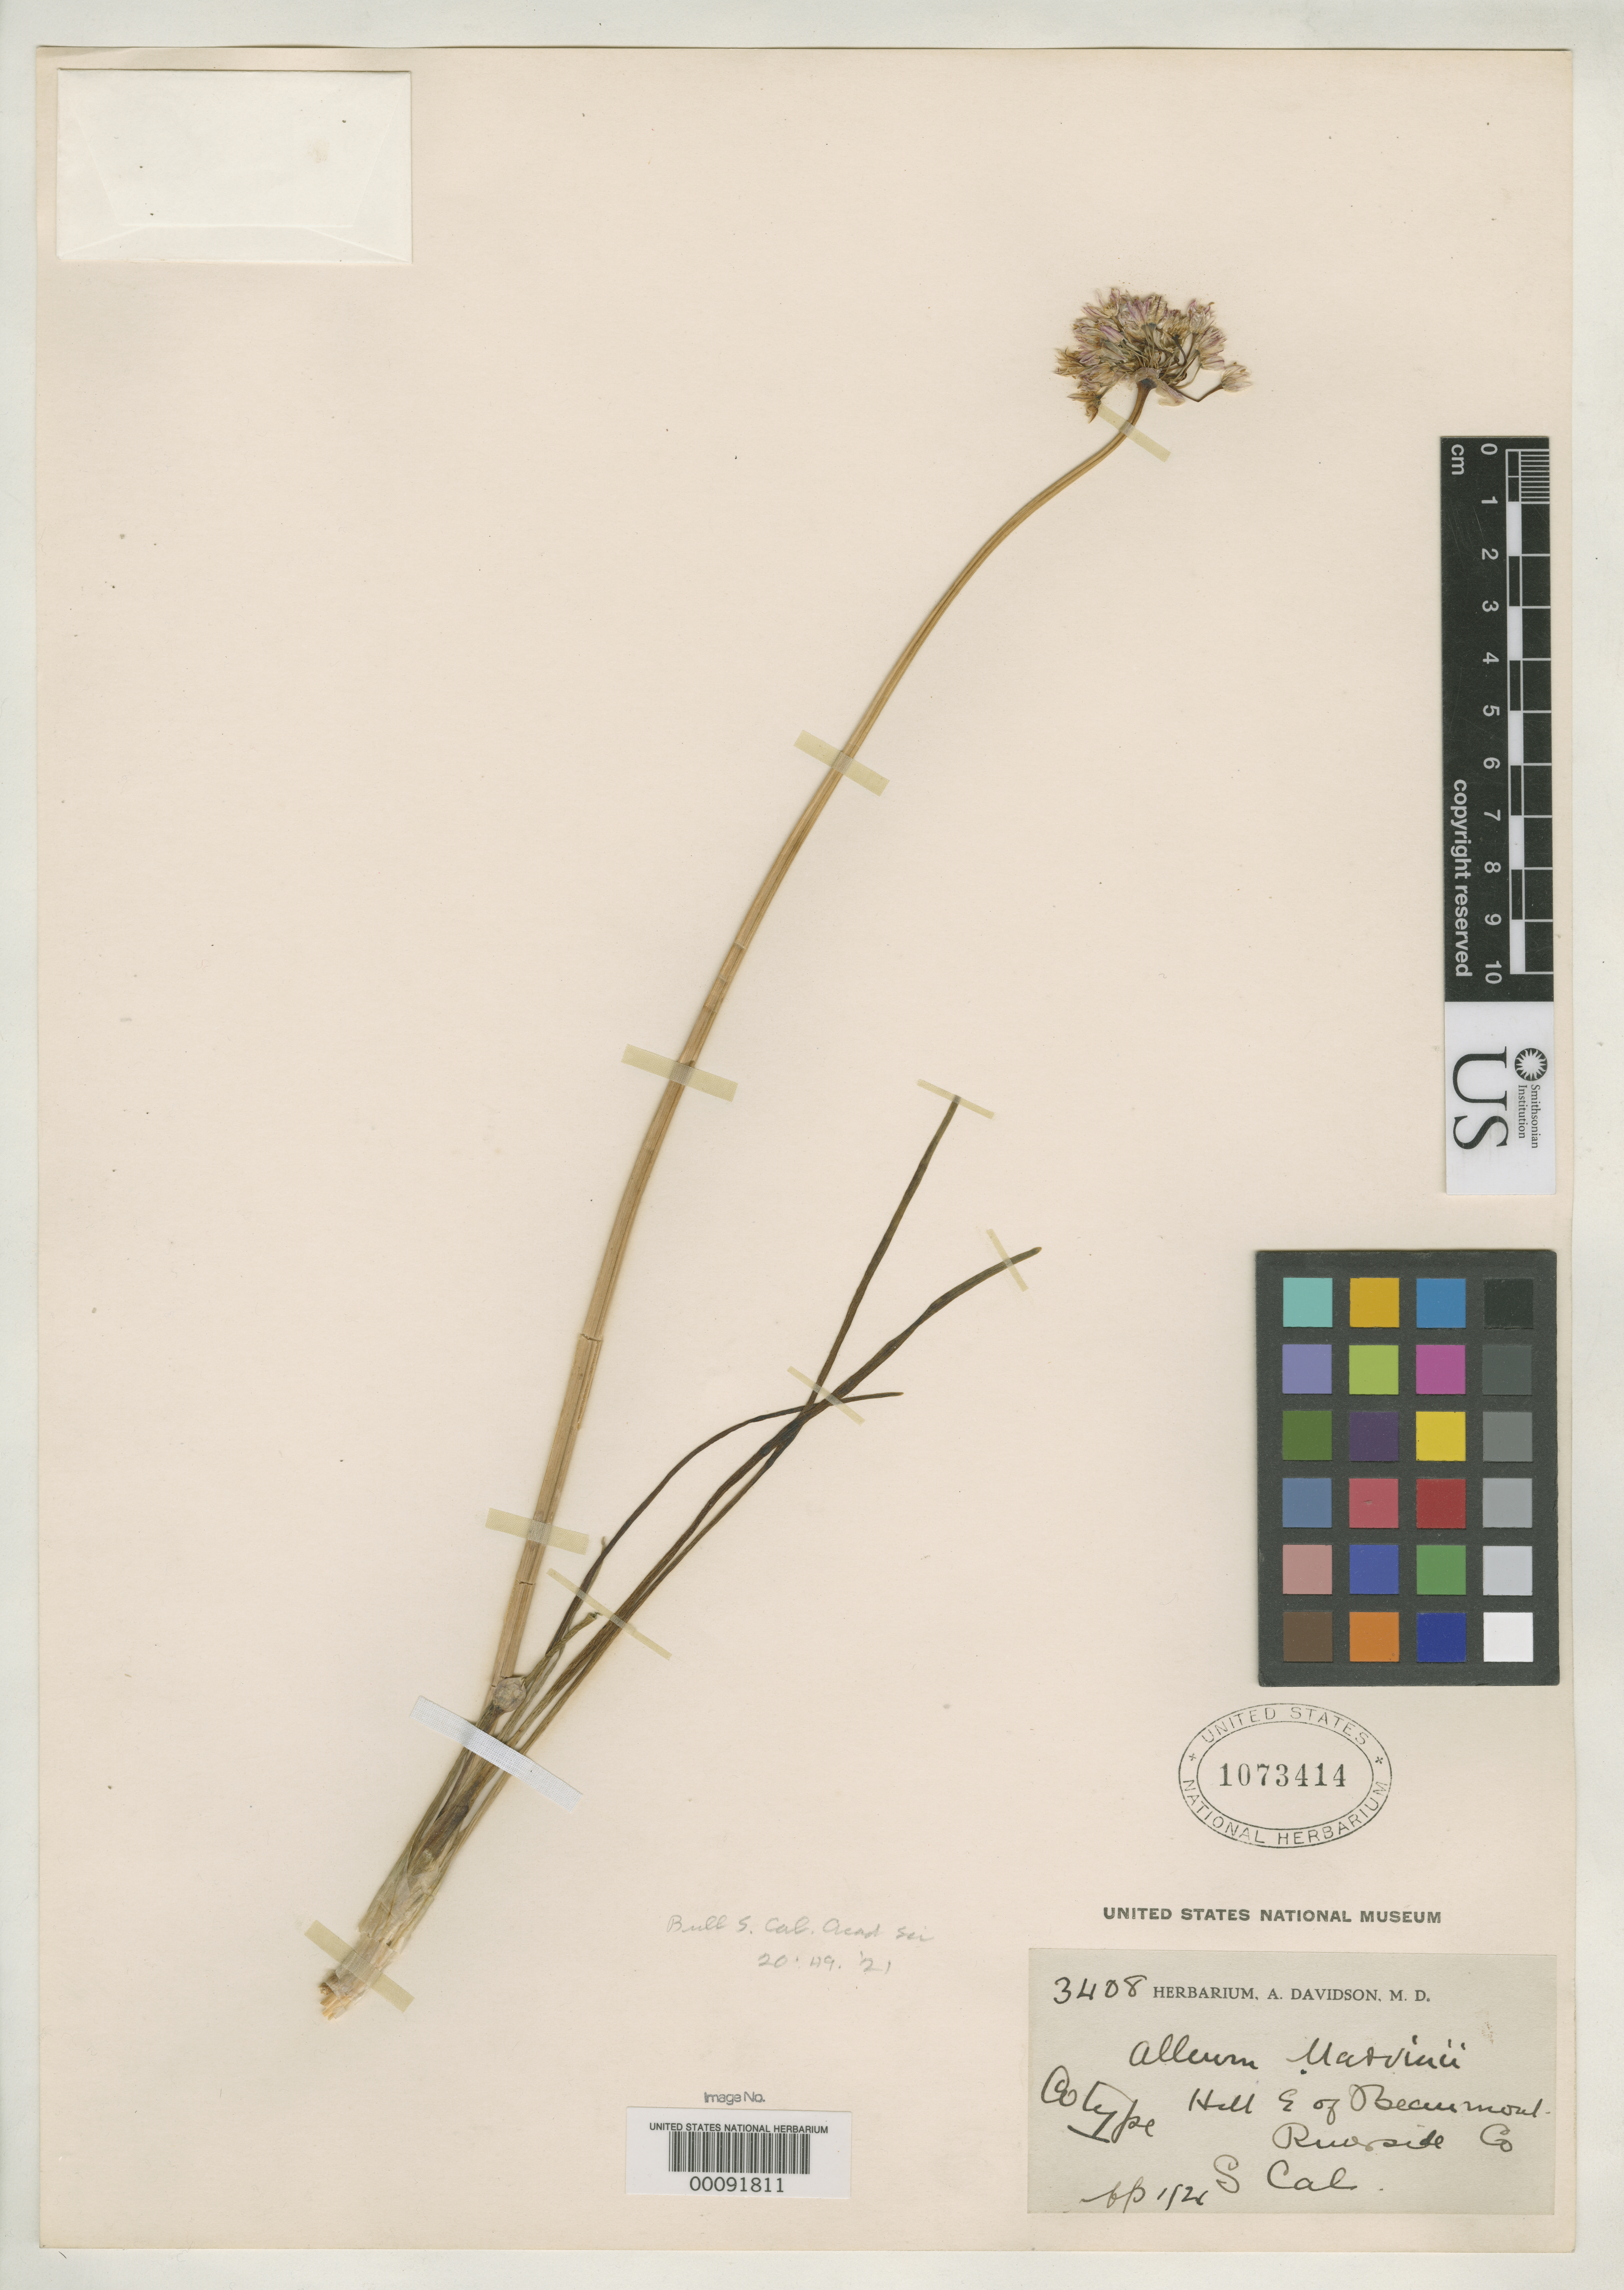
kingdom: Plantae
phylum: Tracheophyta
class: Liliopsida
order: Asparagales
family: Amaryllidaceae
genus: Allium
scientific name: Allium marvinii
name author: Davidson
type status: Isotype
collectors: J. Marvin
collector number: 3408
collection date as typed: Apr 1921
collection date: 1921-04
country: United States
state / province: California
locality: Hills E of Beaumont.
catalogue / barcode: US 1073414